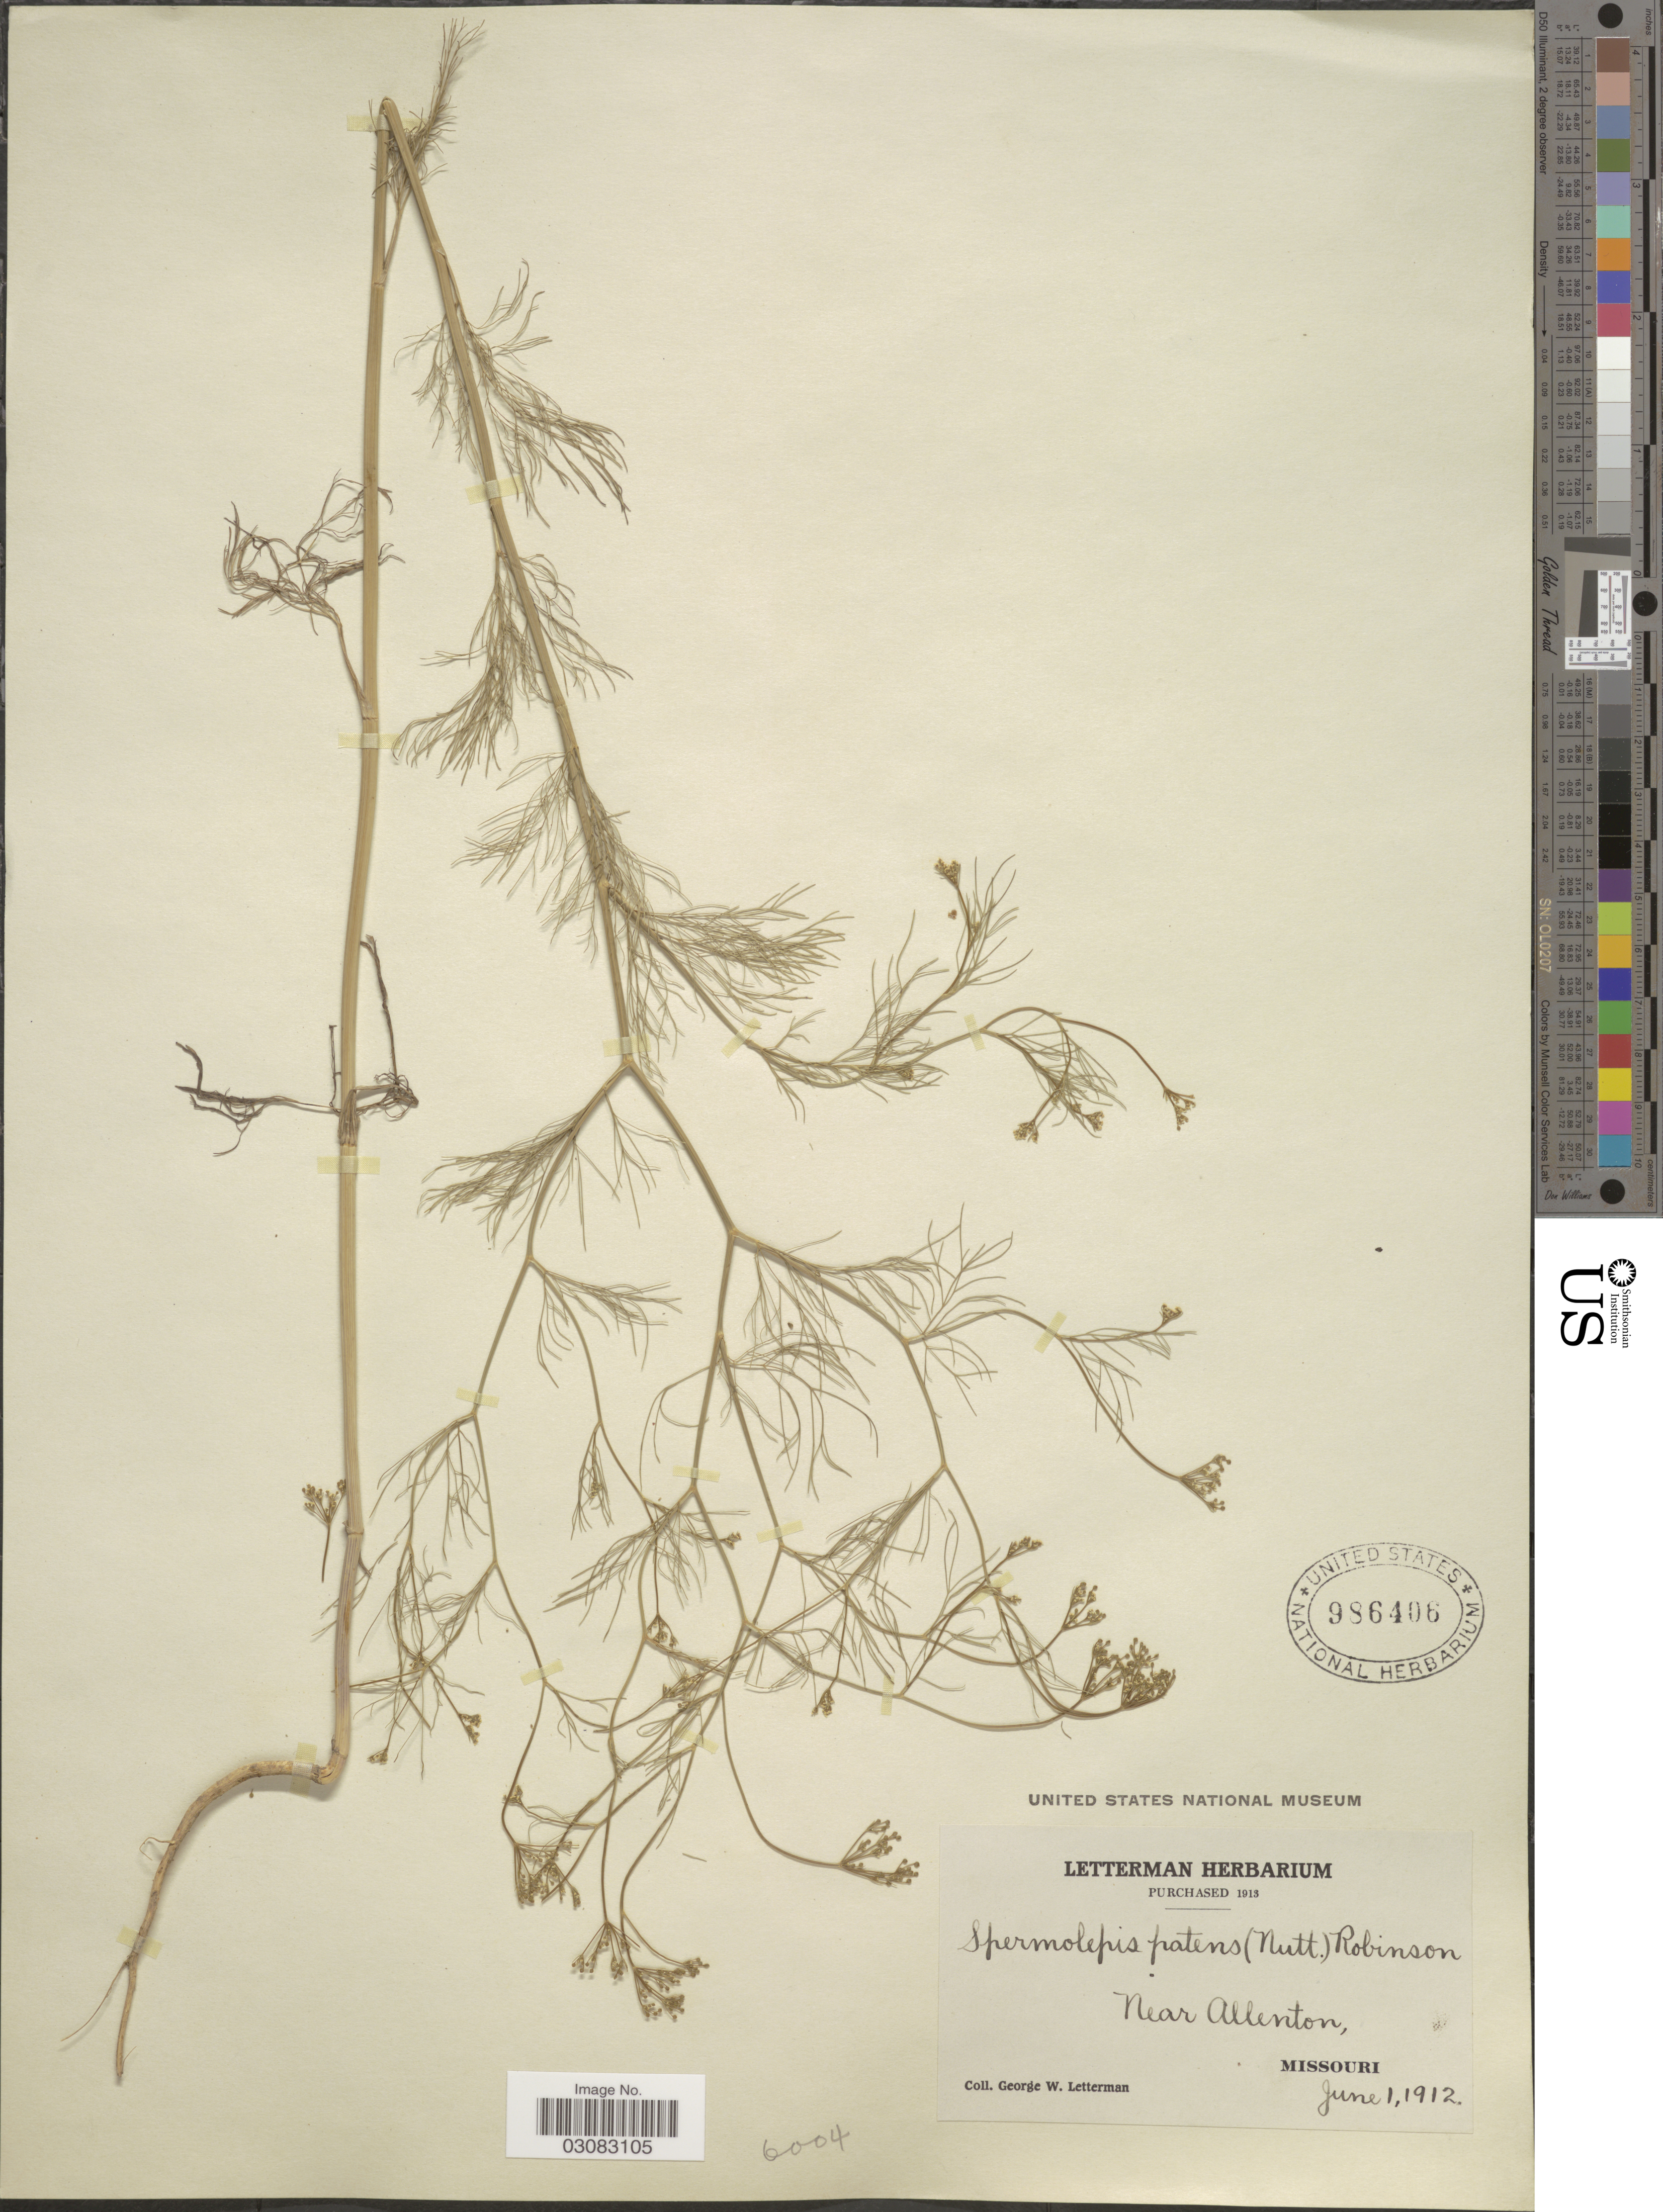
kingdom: Plantae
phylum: Tracheophyta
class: Magnoliopsida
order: Apiales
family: Apiaceae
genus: Spermolepis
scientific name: Spermolepis patens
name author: (Nutt. ex DC.) B.L. Rob.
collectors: G. W. Letterman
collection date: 1912-06-01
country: United States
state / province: Missouri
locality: Near Allenton.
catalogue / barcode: US 986406